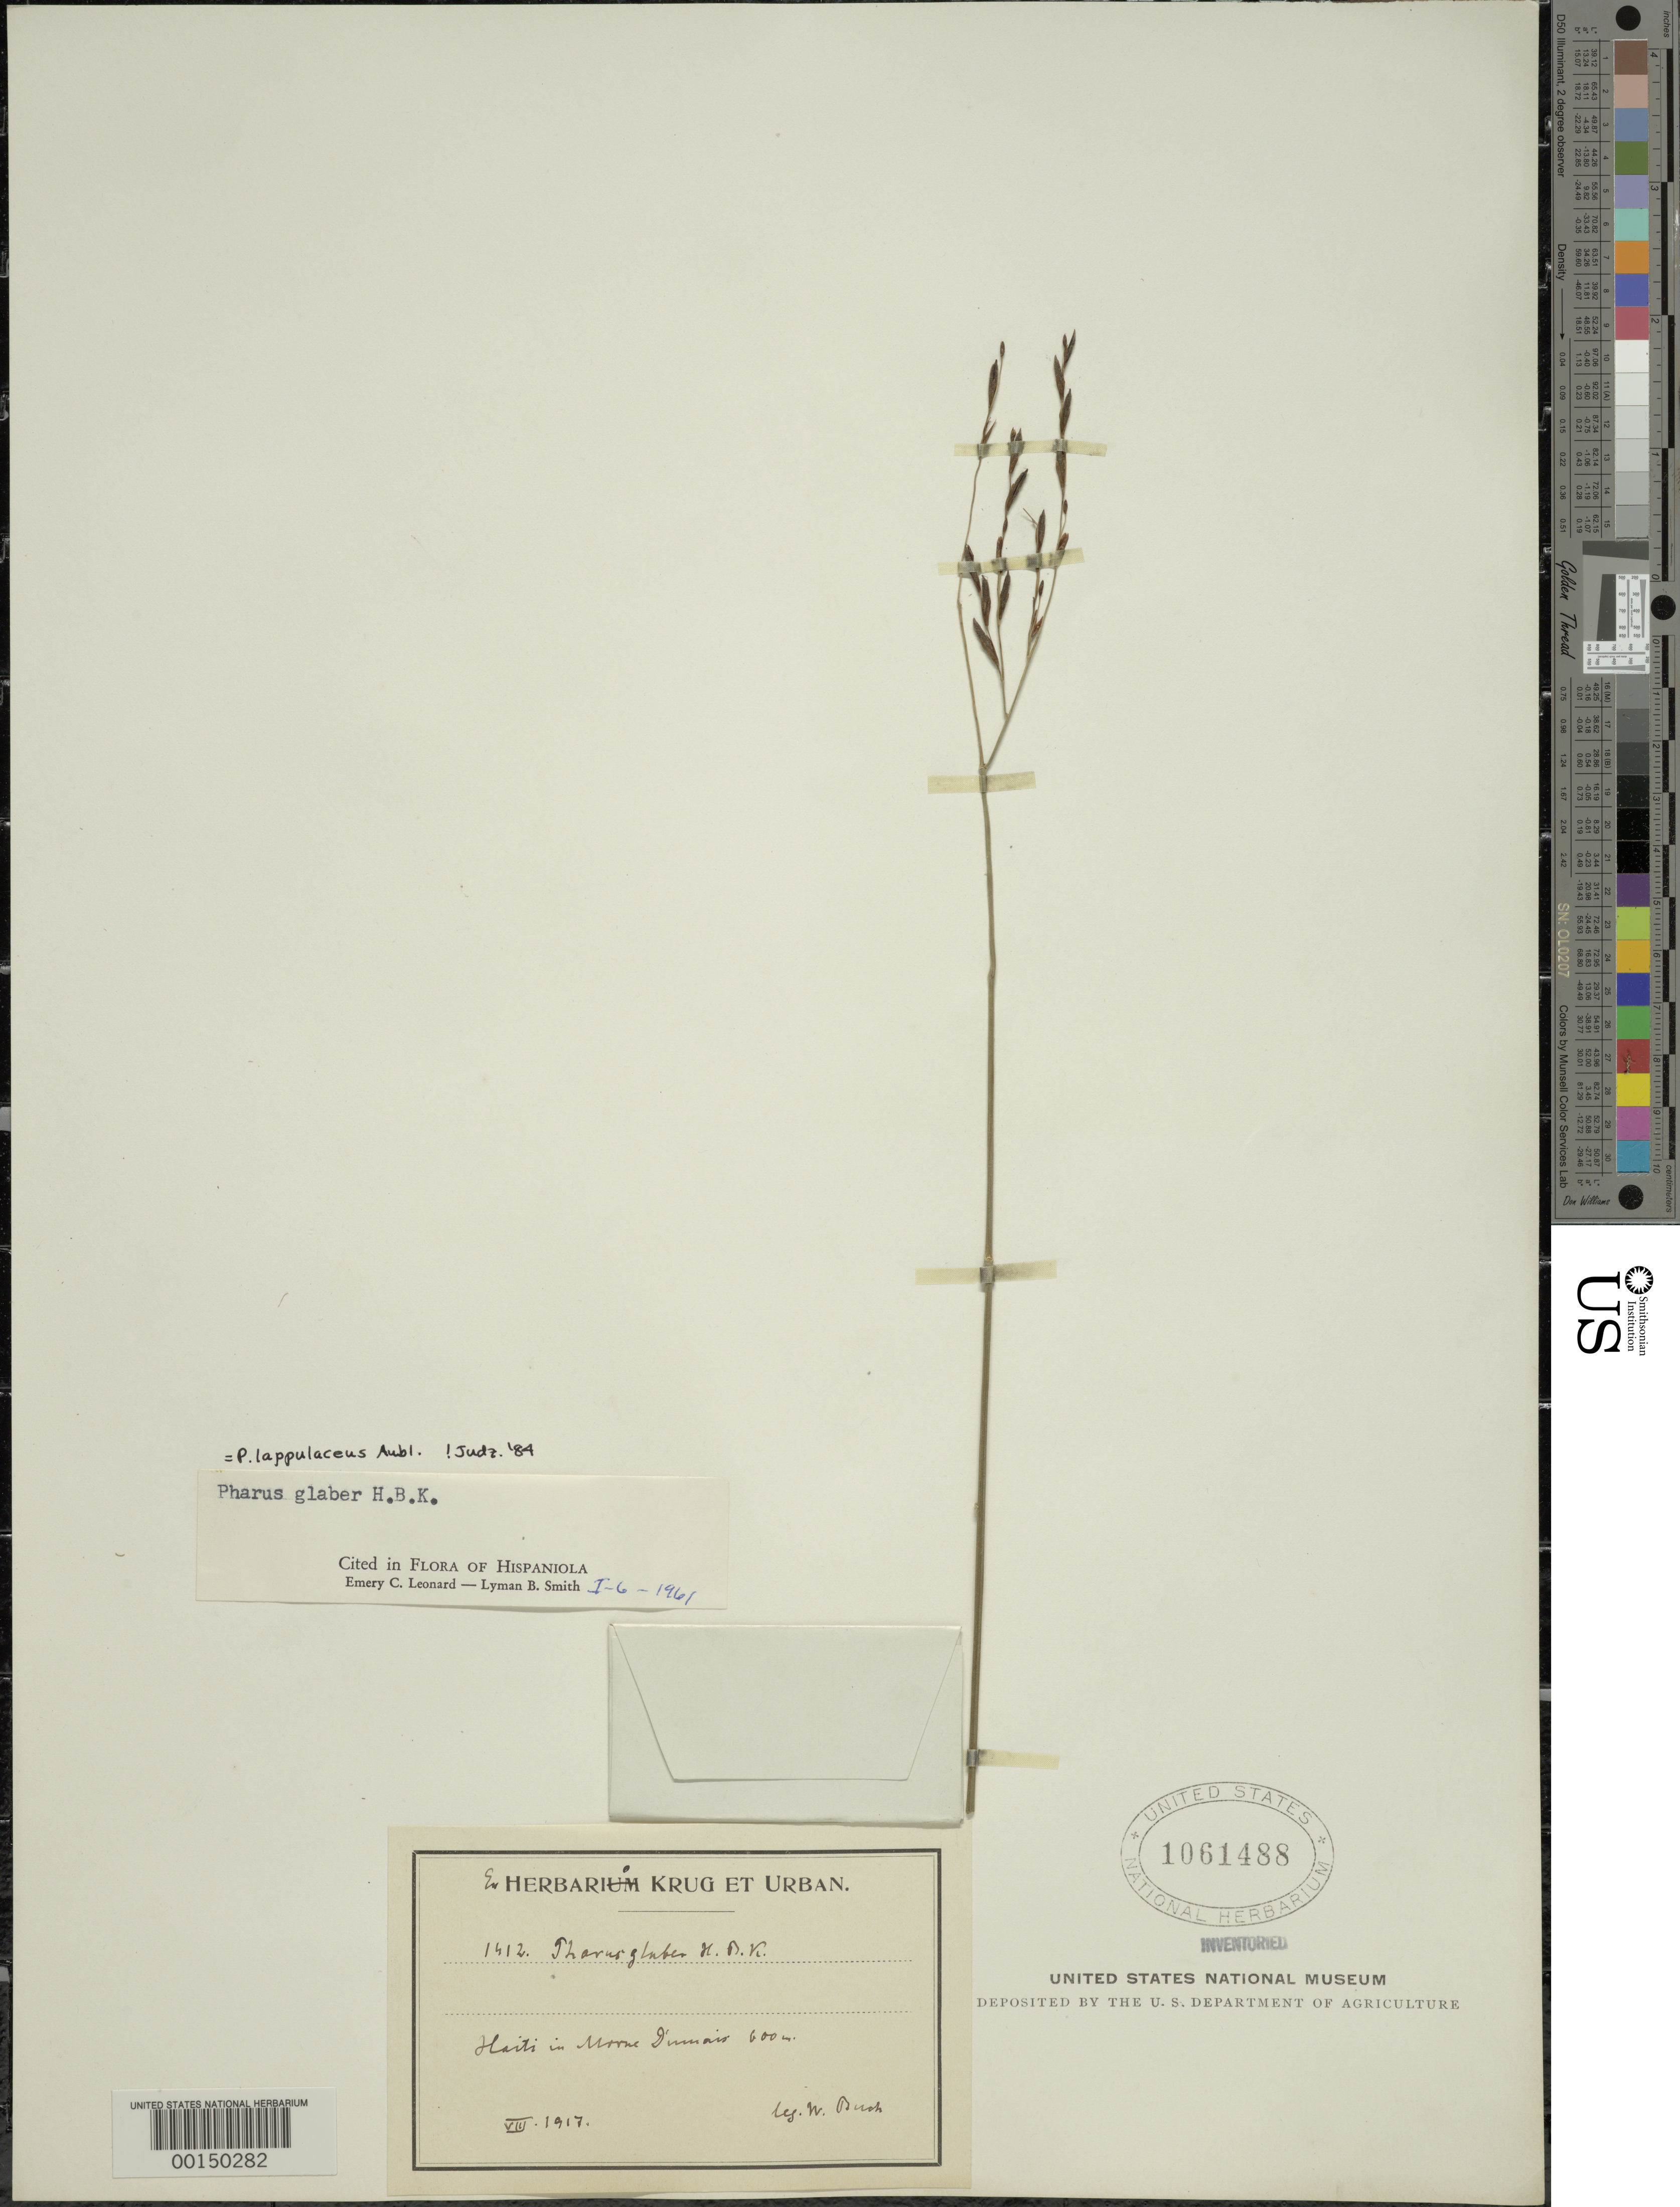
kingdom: Plantae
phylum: Tracheophyta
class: Liliopsida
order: Poales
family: Poaceae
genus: Pharus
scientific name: Pharus lappulaceus subsp. lappulaceus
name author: Aubl.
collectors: W. Buch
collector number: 1412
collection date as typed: Aug 1917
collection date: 1917-08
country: Haiti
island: Hispaniola Island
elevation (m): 600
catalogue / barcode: US 1061488